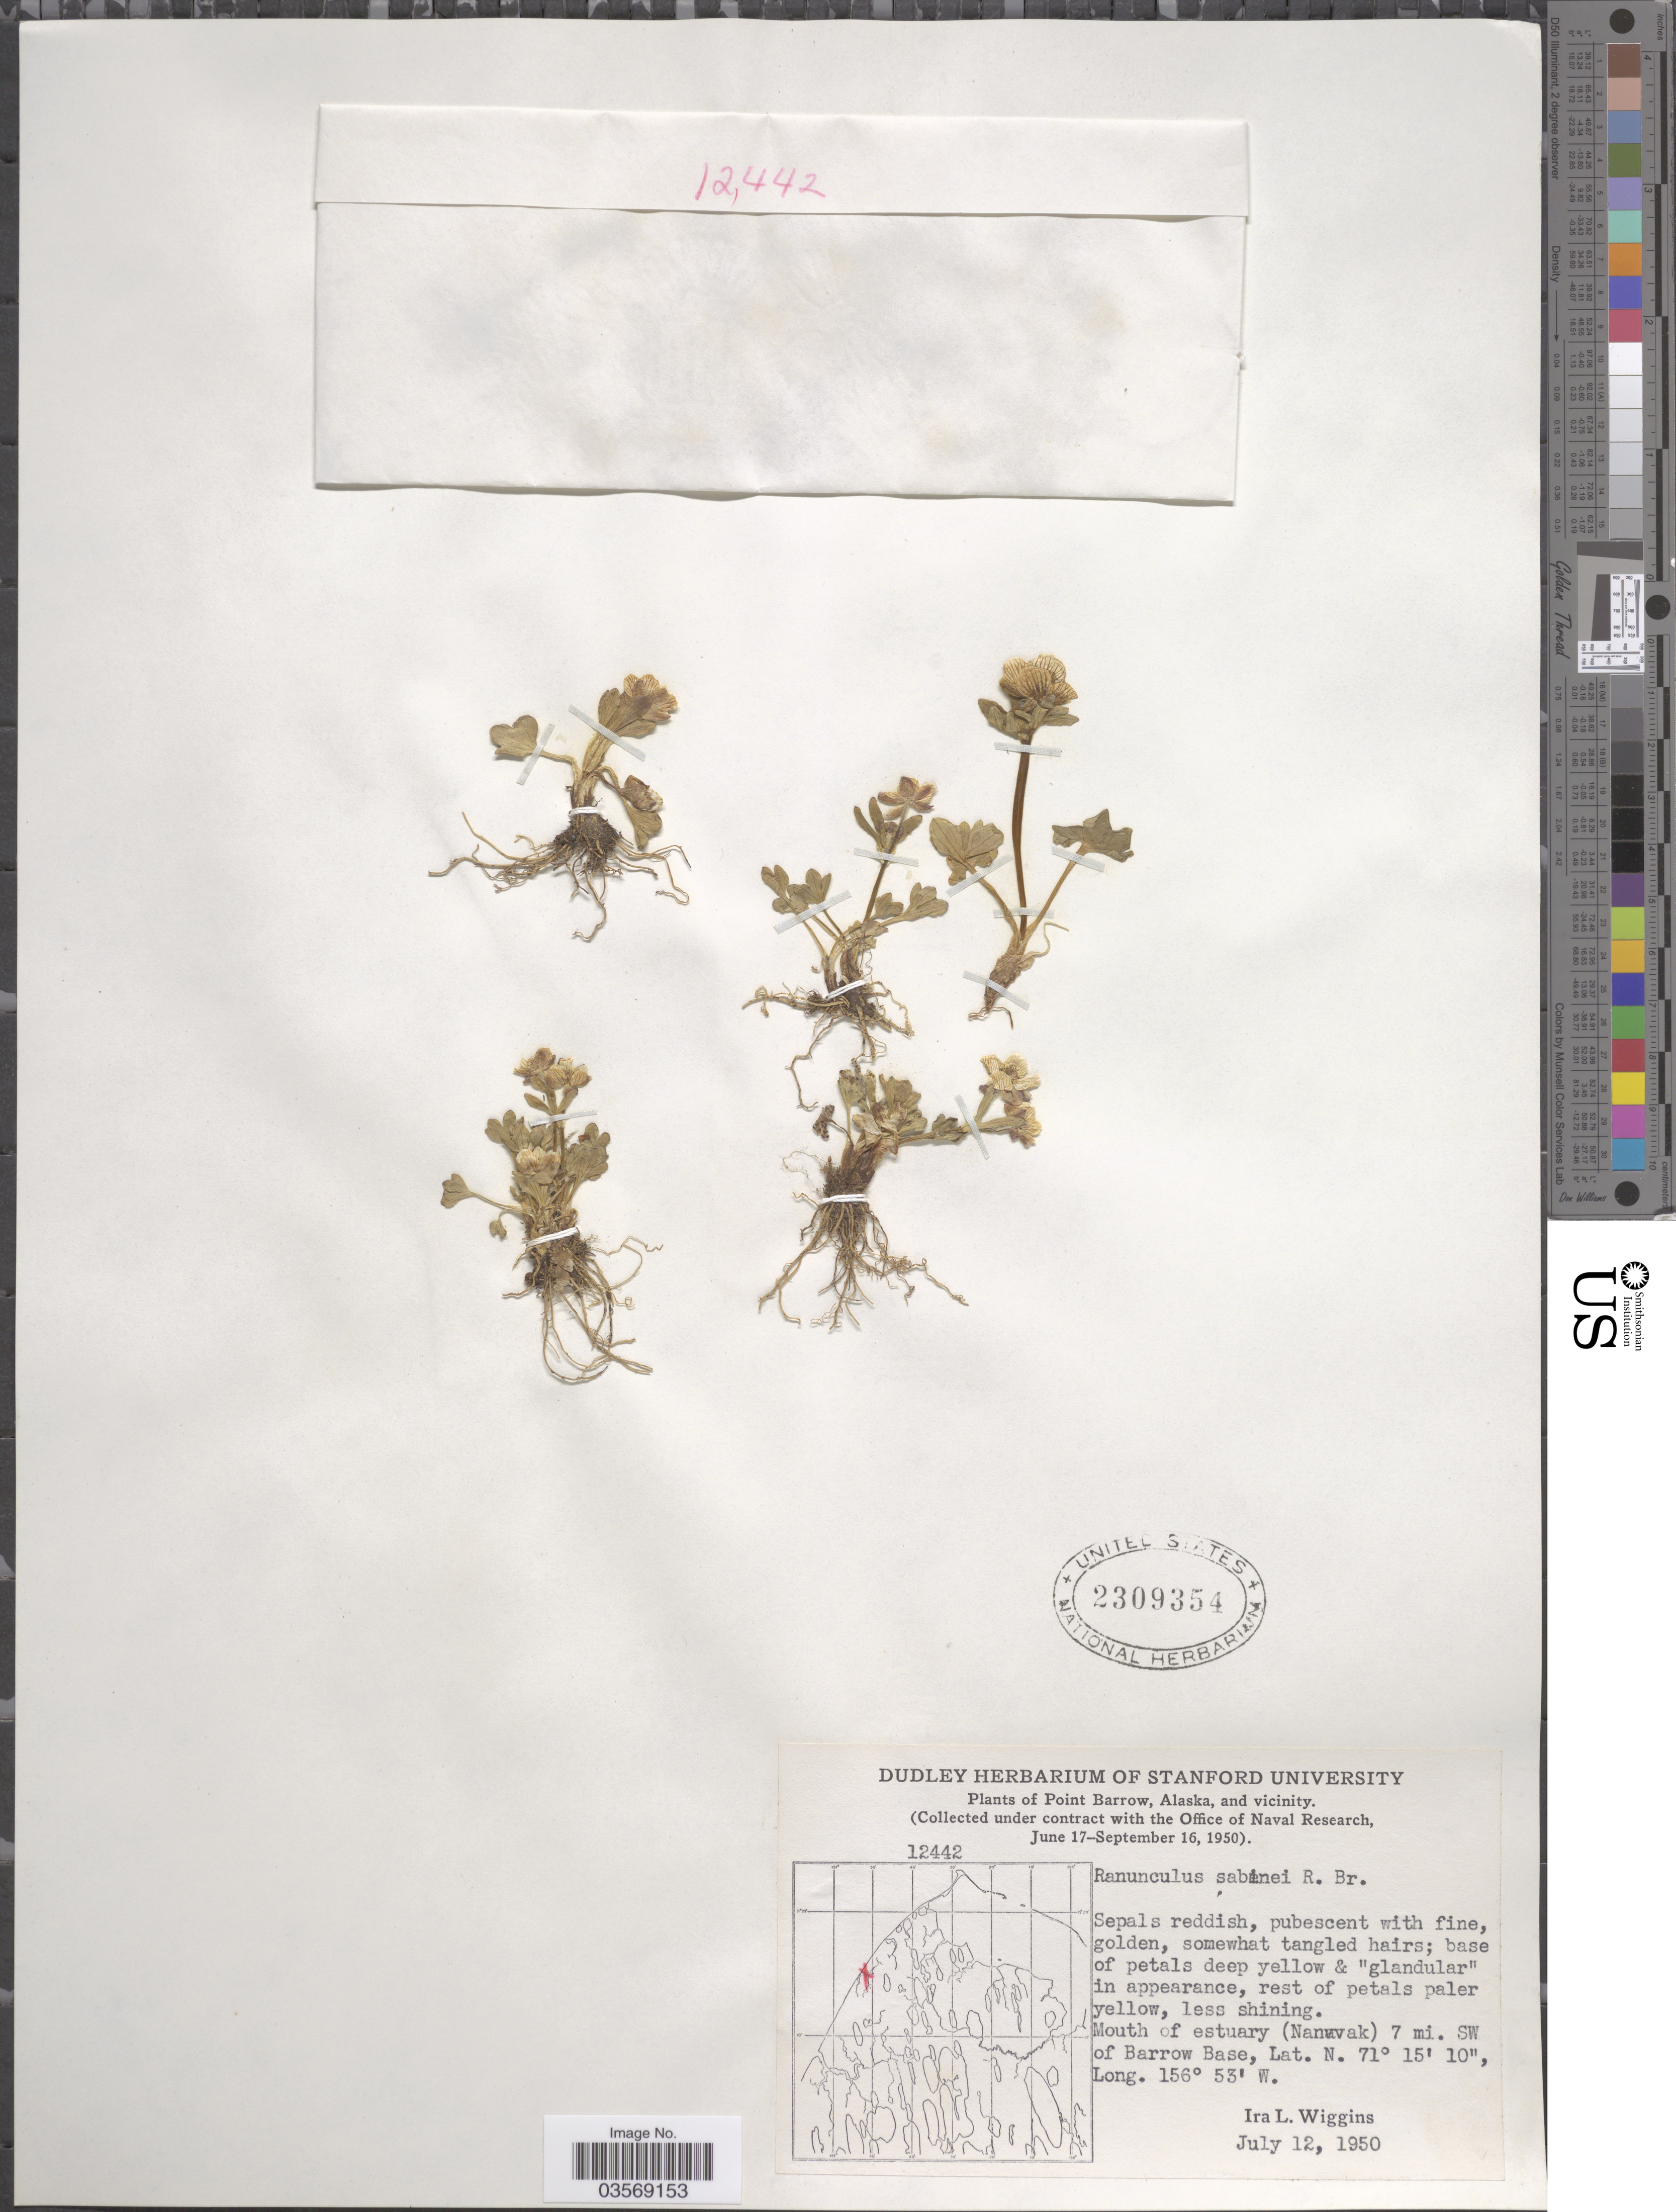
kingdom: Plantae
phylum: Tracheophyta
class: Magnoliopsida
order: Ranunculales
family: Ranunculaceae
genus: Ranunculus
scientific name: Ranunculus sabinei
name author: R. Br.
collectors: I. L. Wiggins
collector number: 12442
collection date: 1950-07-12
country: United States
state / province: Alaska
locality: Point Barrow, and vicinity. Mouth of estuary (Nanuvak) 7 mi. SW of Barrow Base.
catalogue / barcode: US 2309354